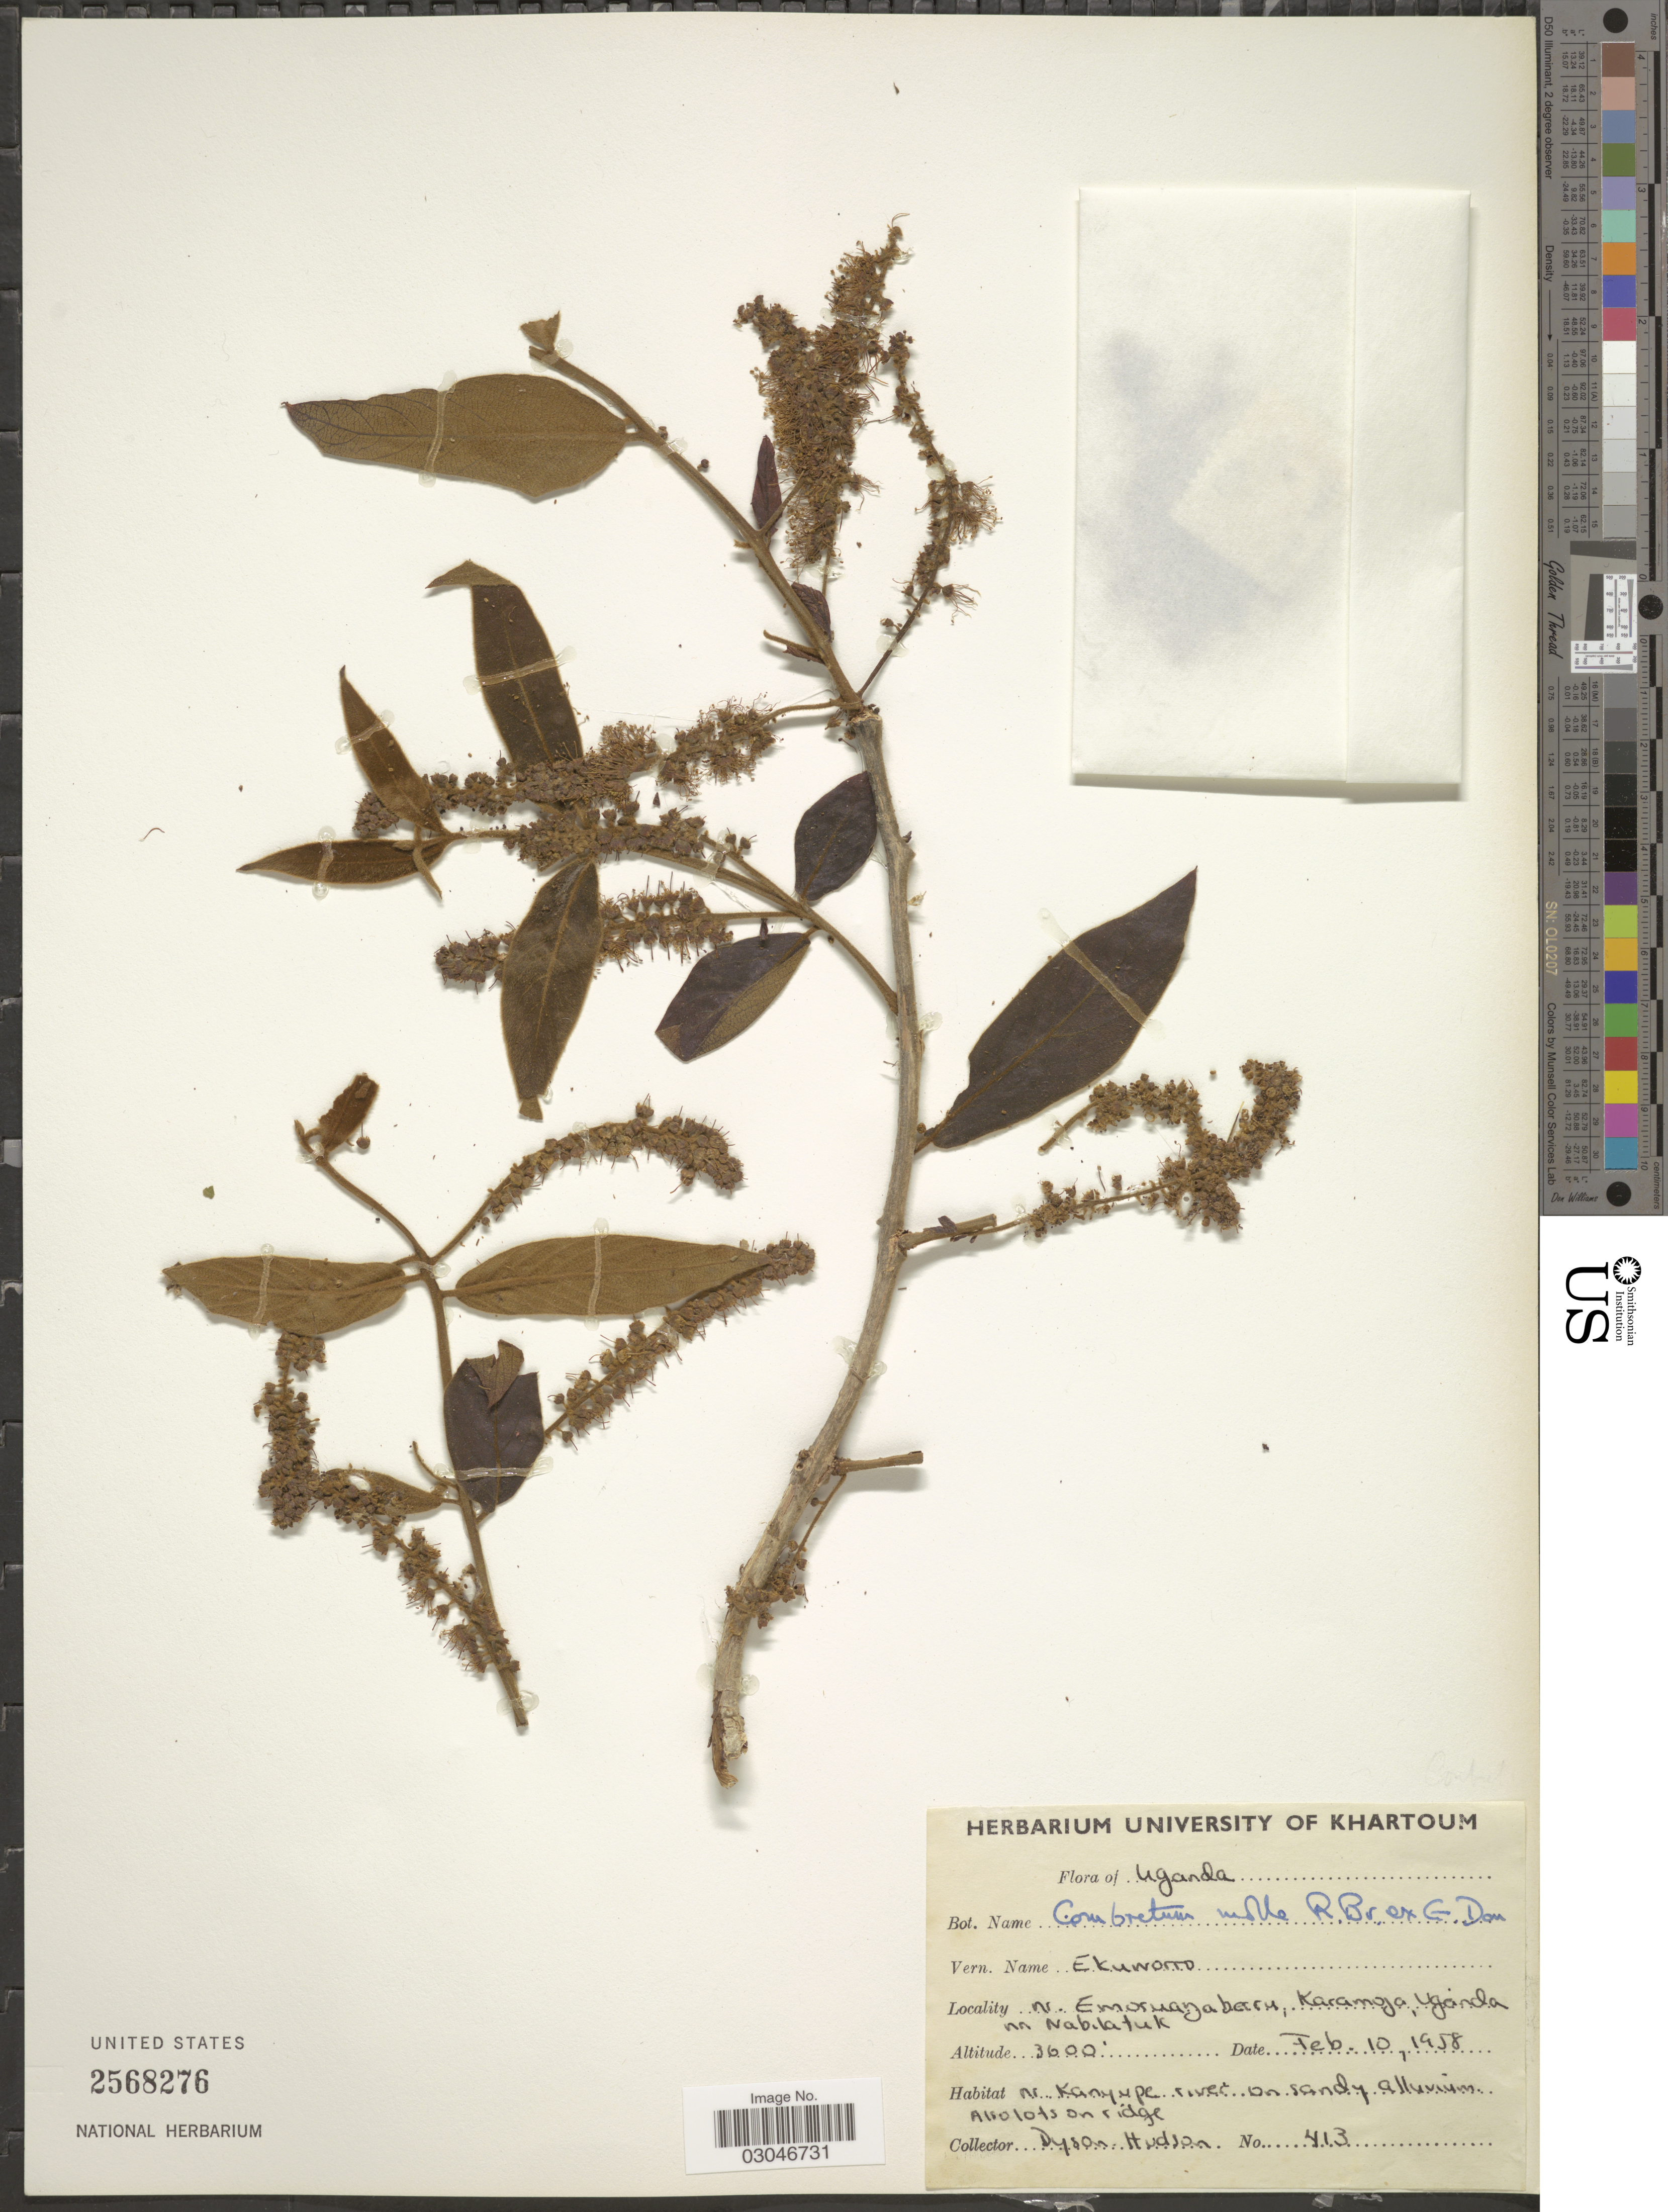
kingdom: Plantae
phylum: Tracheophyta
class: Magnoliopsida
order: Myrtales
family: Combretaceae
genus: Combretum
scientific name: Combretum molle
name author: R. Br. ex G. Don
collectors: Dyson-Hudson, --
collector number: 413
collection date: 1958-02-10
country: Uganda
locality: Nr. Emoruaŋaberru, Karamoja, Uganda nr Nabilatuk.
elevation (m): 1097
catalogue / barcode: US 2568276